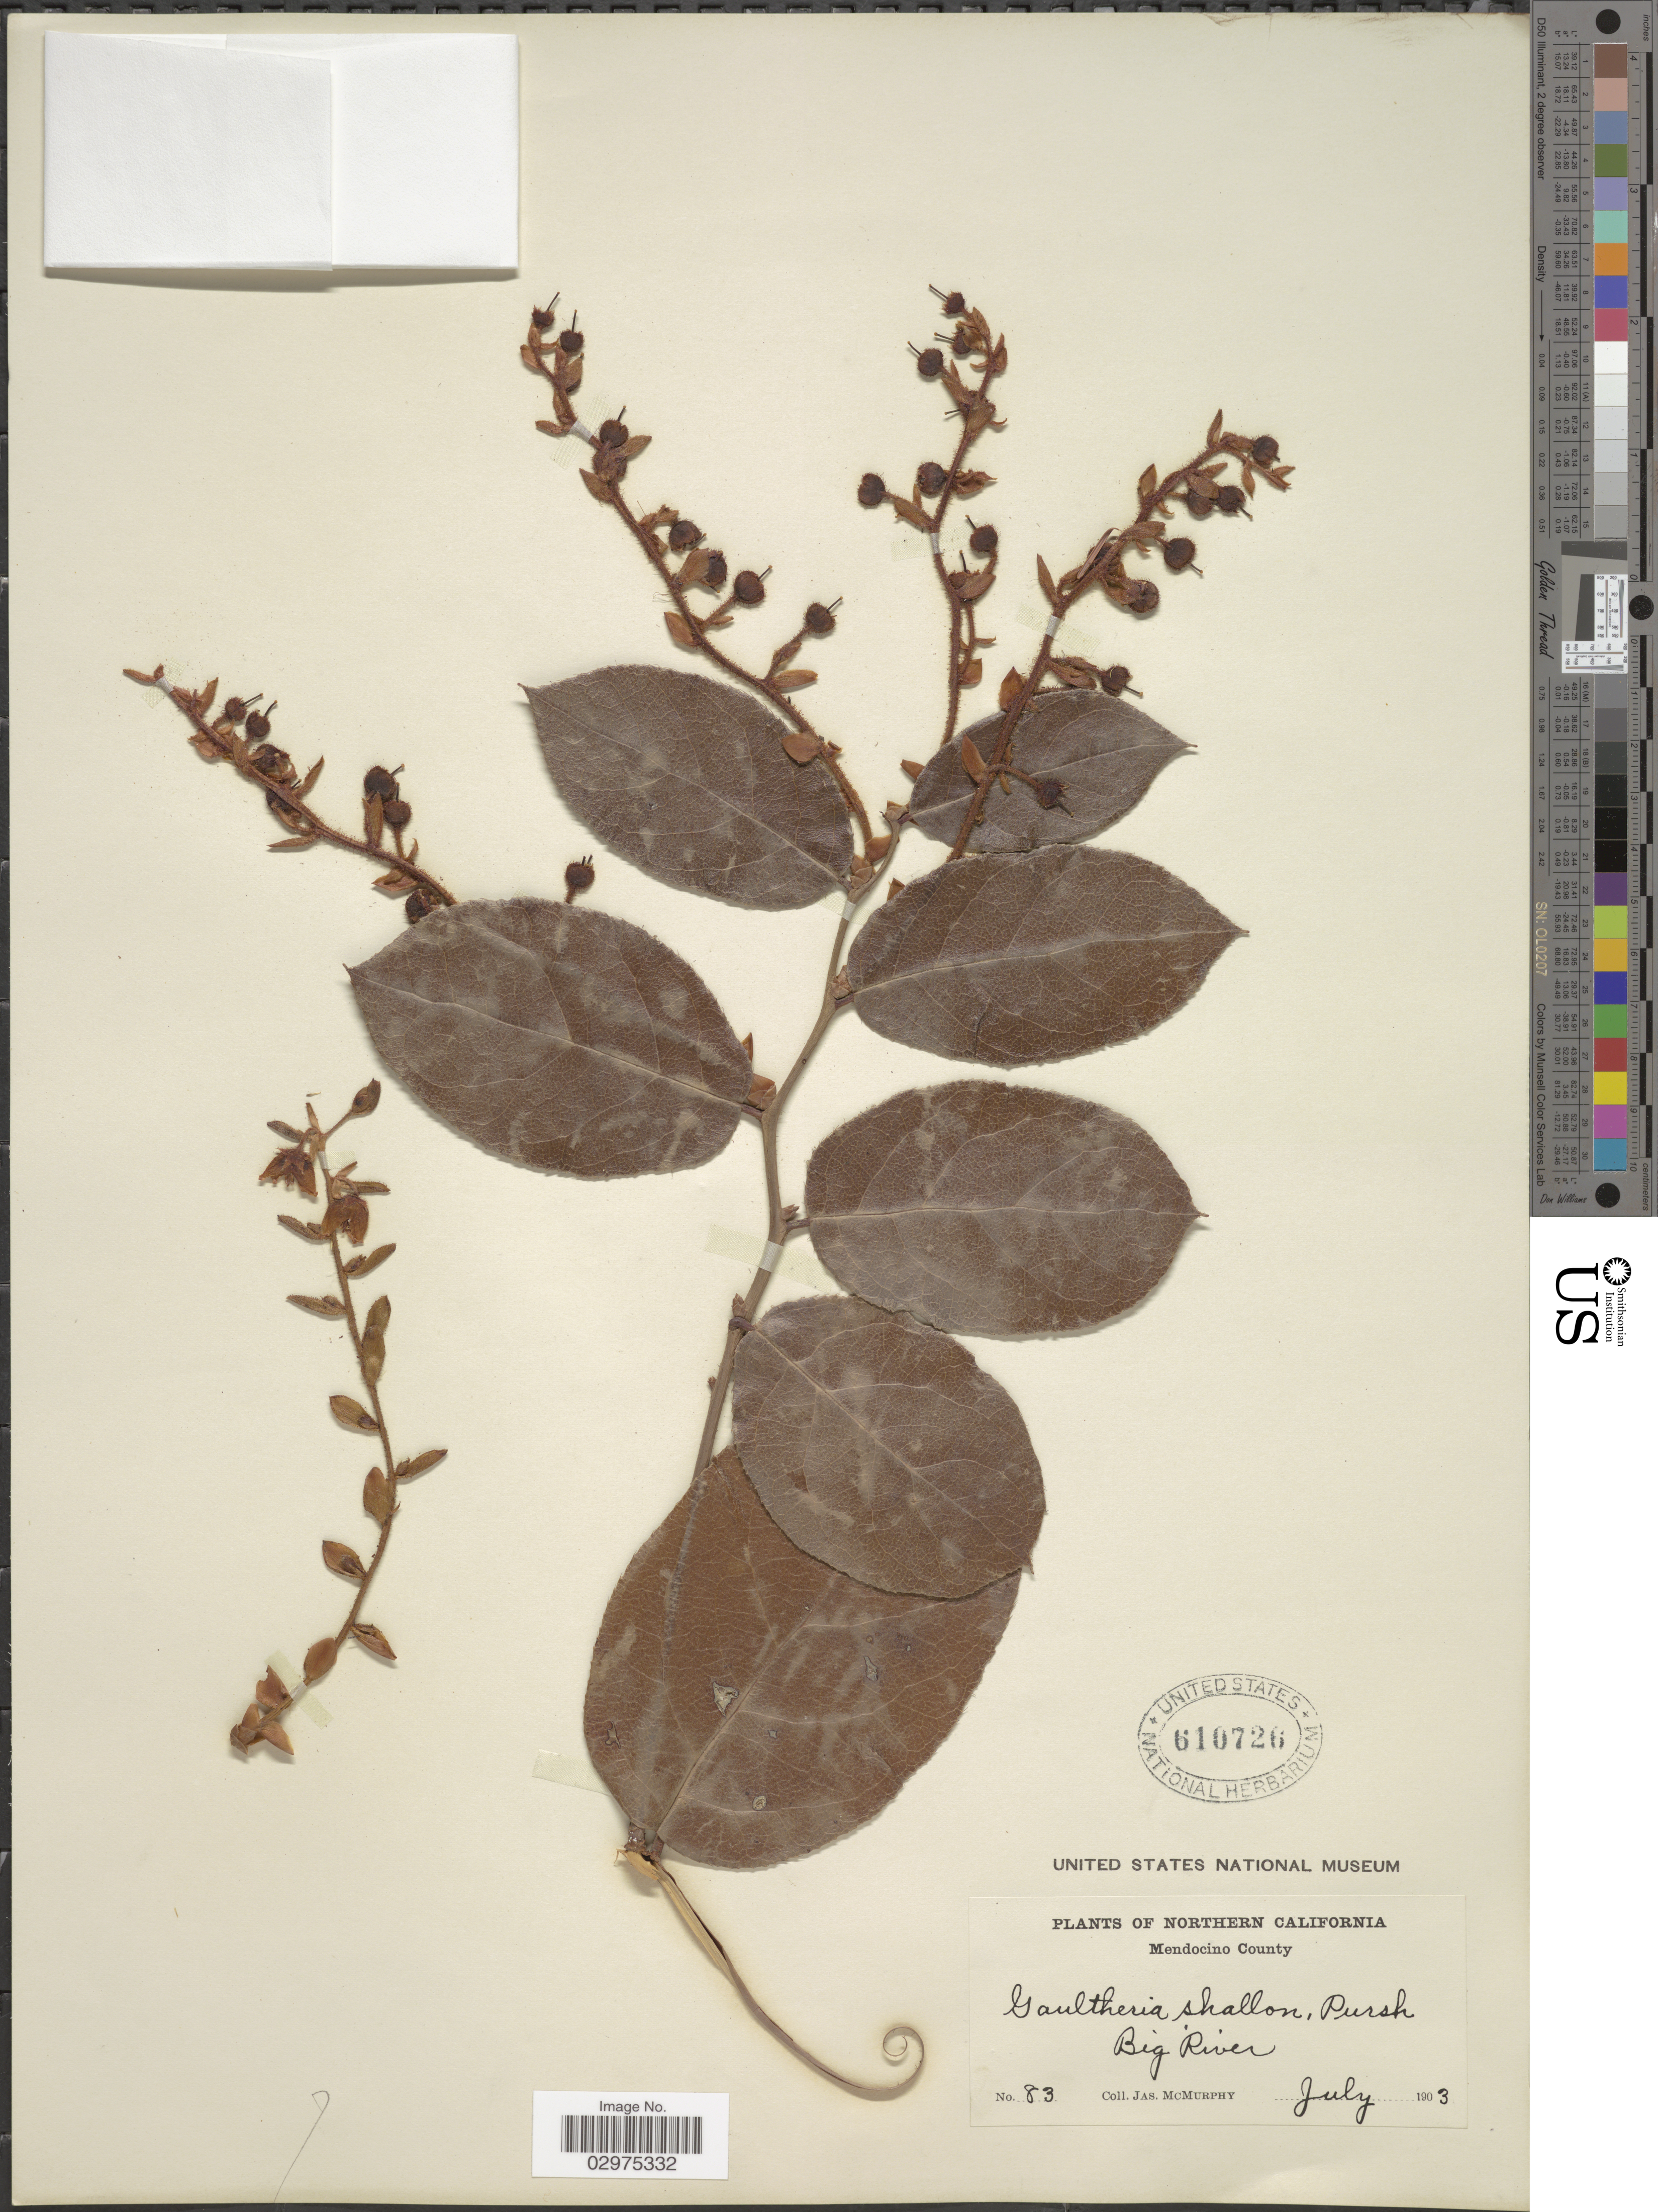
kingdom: Plantae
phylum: Tracheophyta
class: Magnoliopsida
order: Ericales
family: Ericaceae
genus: Gaultheria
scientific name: Gaultheria shallon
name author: Pursh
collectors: J. McMurphy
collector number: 83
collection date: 1903-07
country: United States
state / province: California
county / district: Mendocino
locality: Northern California, Mendocino County. Big River.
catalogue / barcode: US 610726